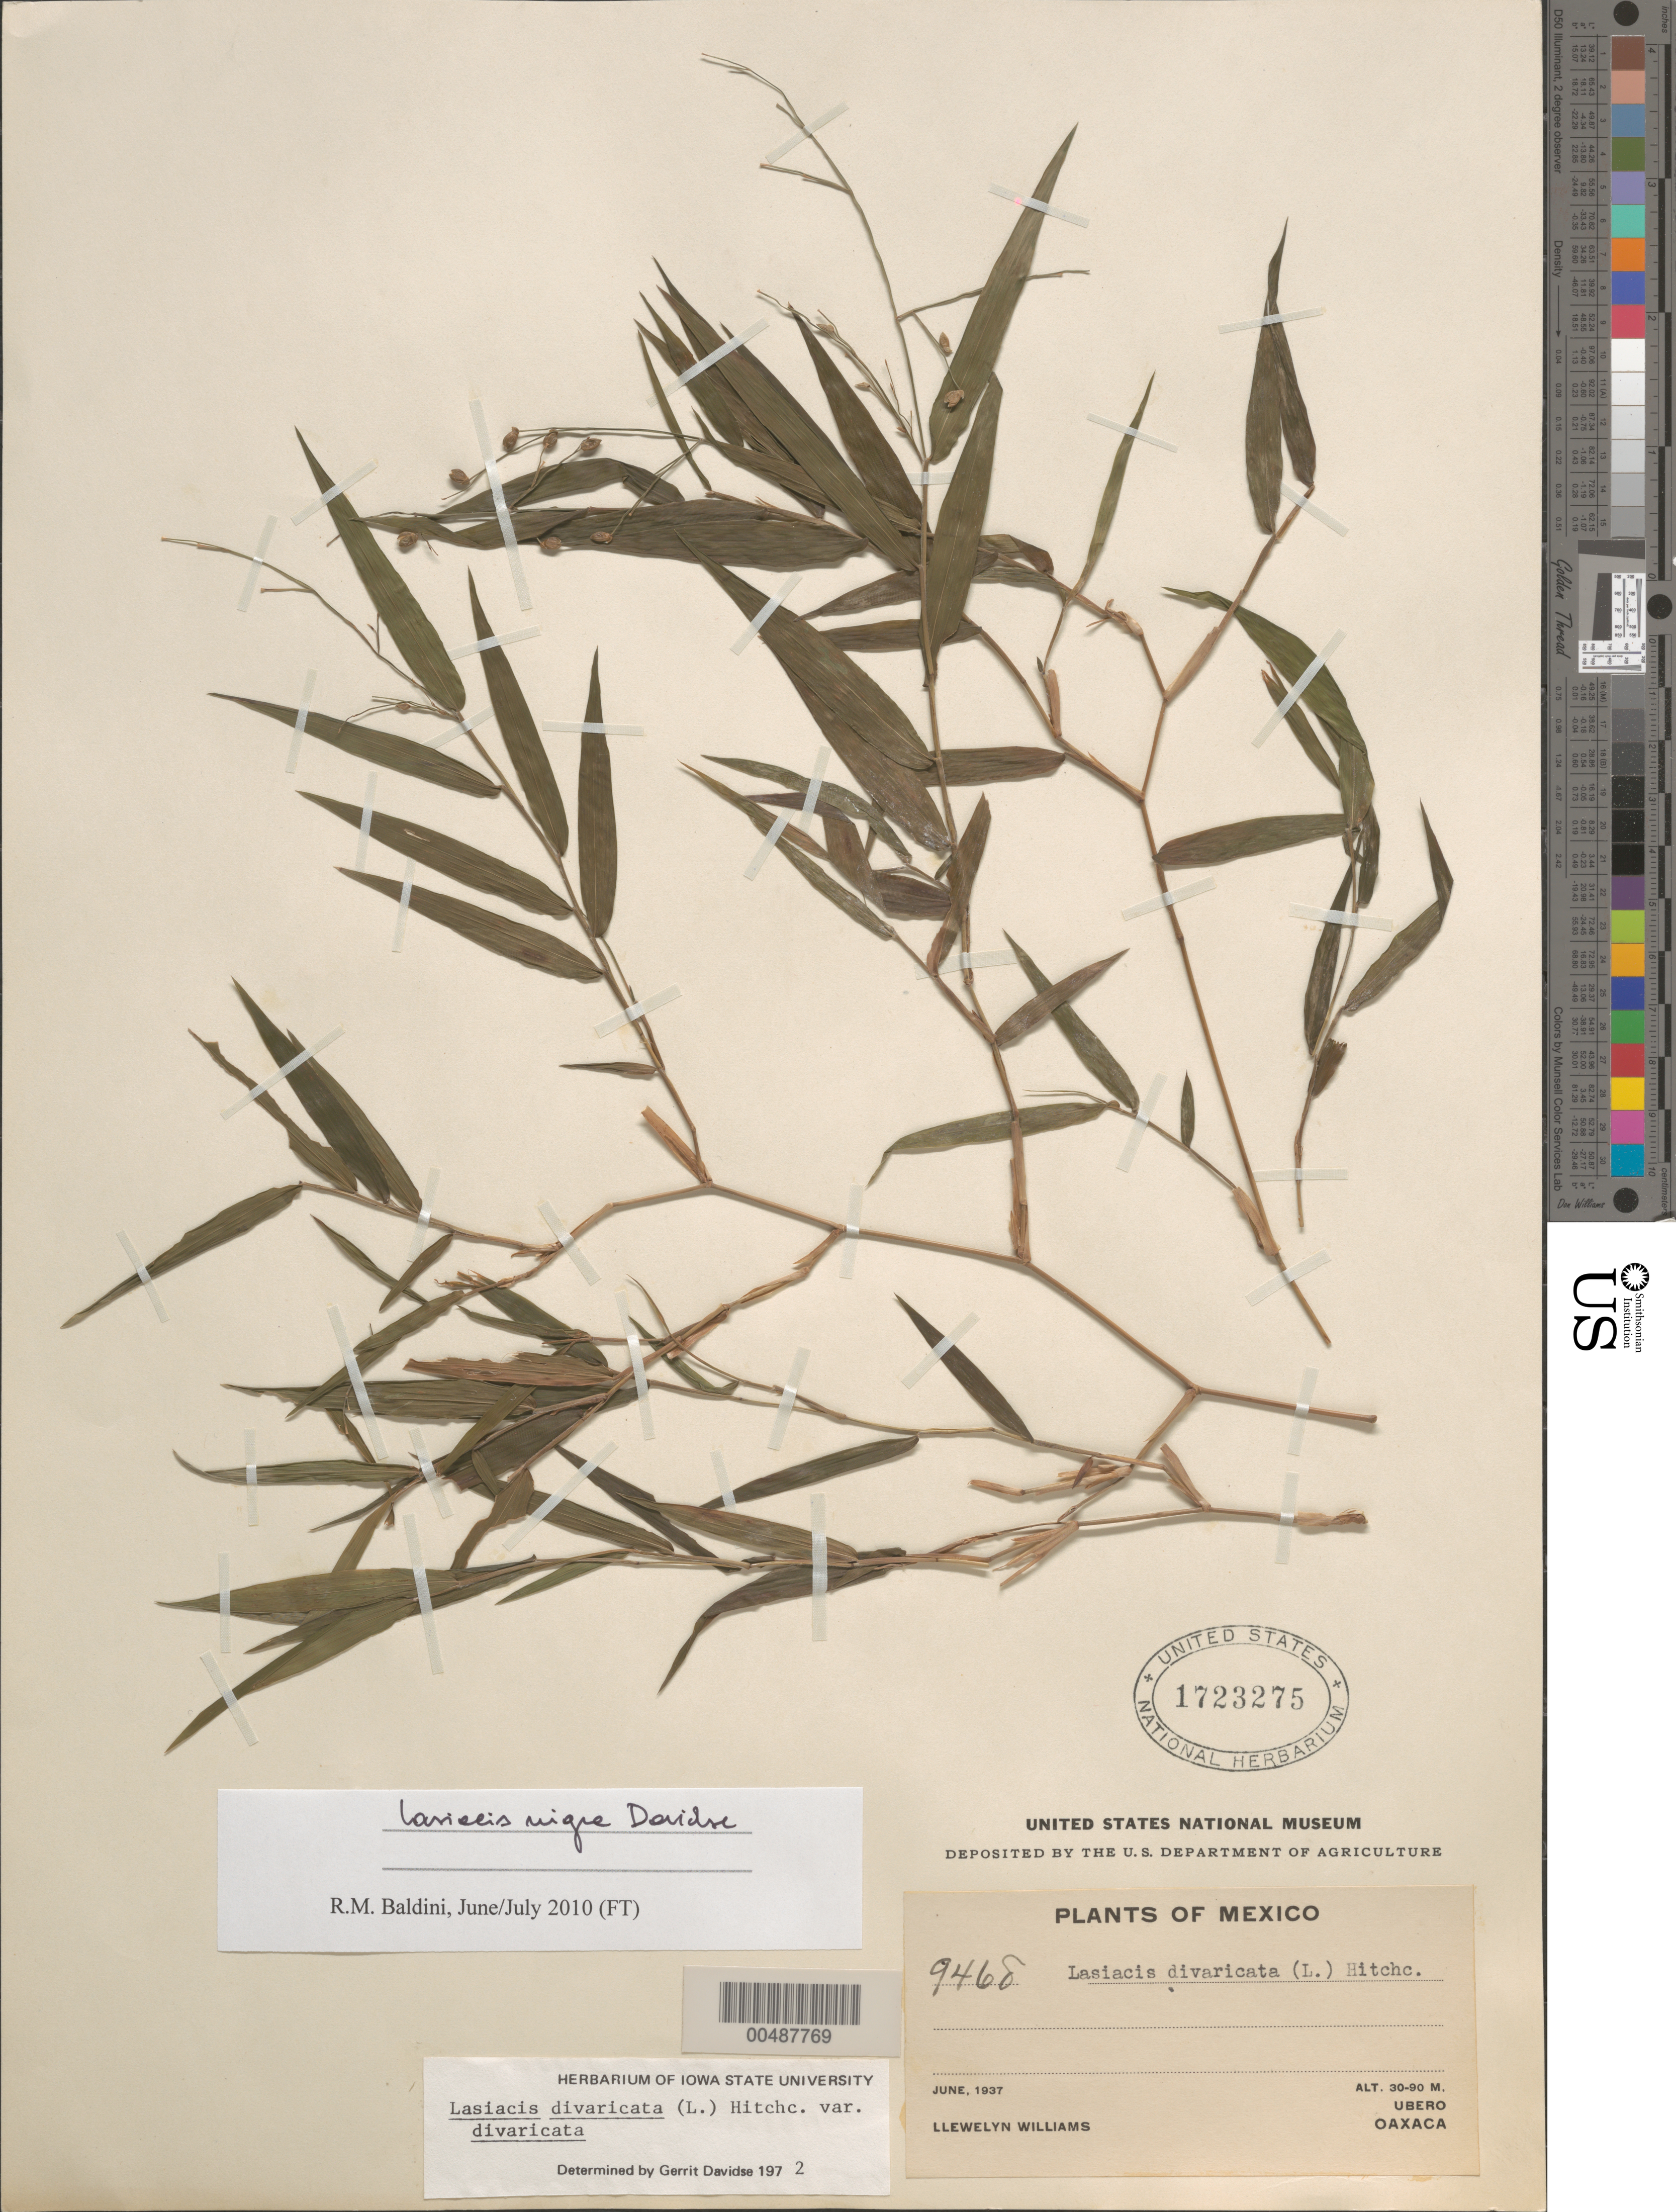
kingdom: Plantae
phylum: Tracheophyta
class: Liliopsida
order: Poales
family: Poaceae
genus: Lasiacis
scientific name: Lasiacis divaricata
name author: (L.) Hitchc.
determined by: Davidse, Gerrit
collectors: Ll. Williams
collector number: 9468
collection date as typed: Jun 1937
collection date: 1937-06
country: Mexico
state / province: Oaxaca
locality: Ubero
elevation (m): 30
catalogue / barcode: US 1723275